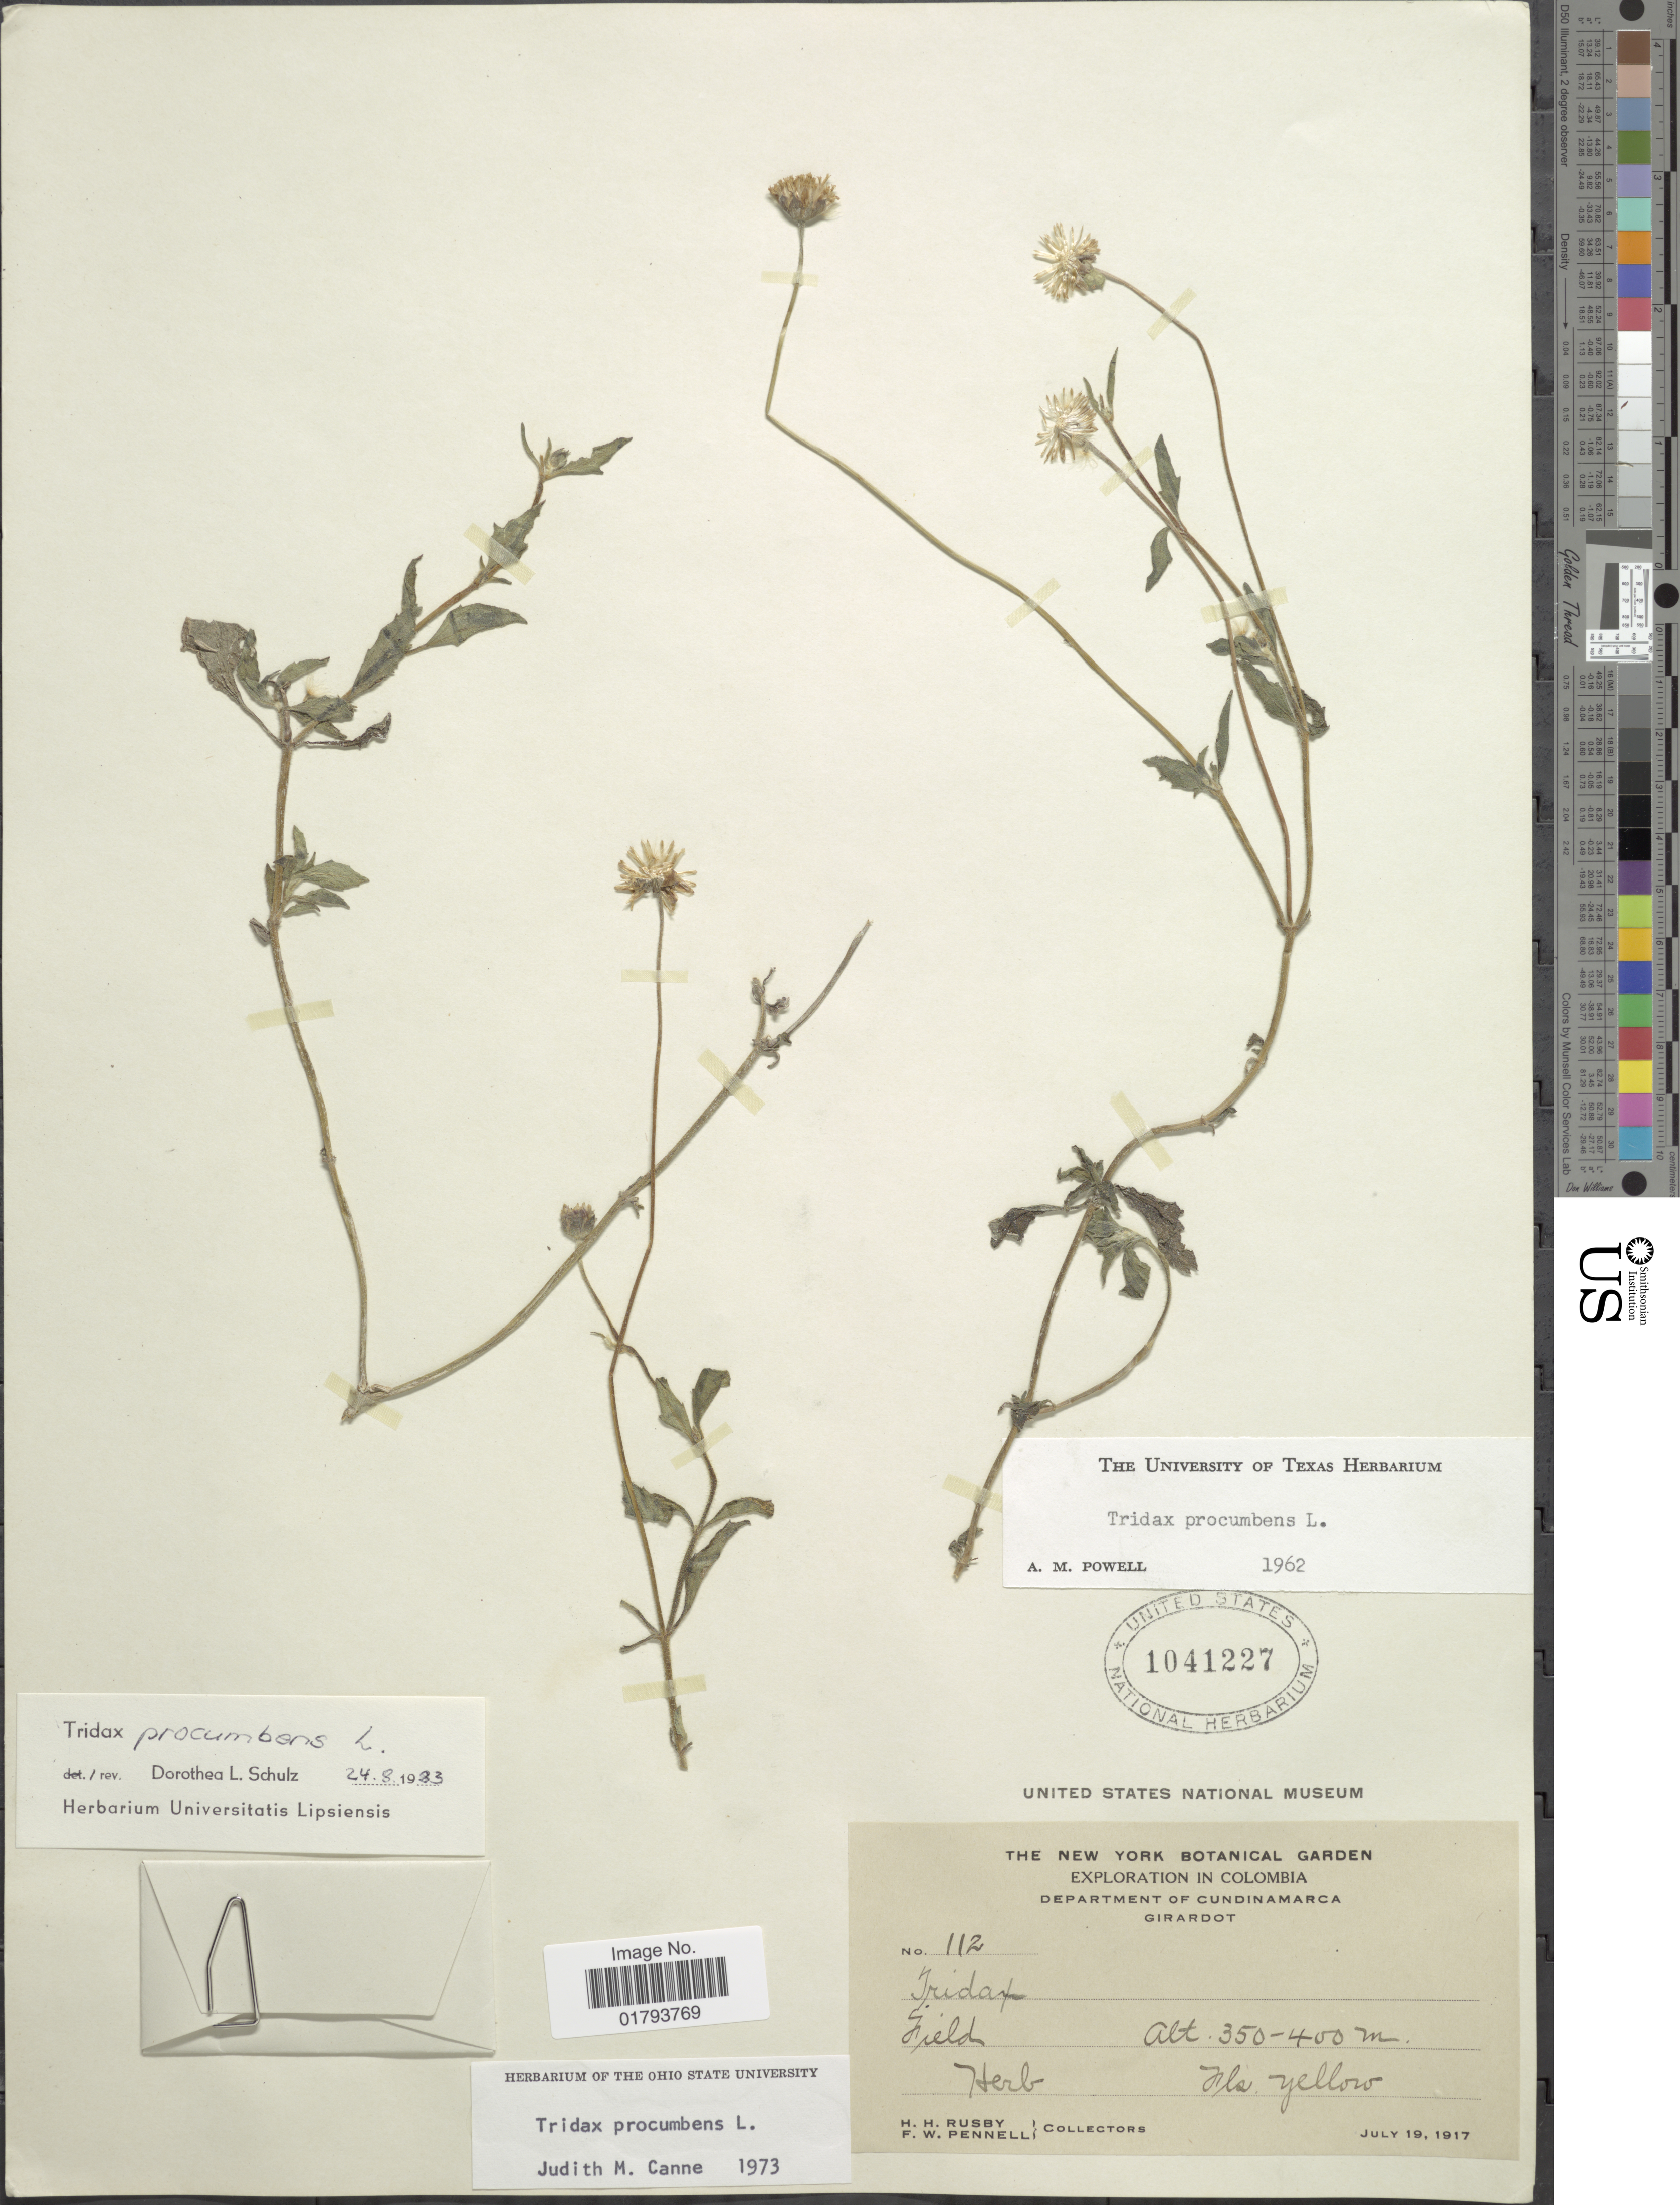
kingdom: Plantae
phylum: Tracheophyta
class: Magnoliopsida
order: Asterales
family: Asteraceae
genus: Tridax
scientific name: Tridax procumbens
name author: L.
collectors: H. H. Rusby & F. W. Pennell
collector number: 112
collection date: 1917-07-19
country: Colombia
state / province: Cundinamarca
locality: Girardot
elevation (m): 350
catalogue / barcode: US 1041227